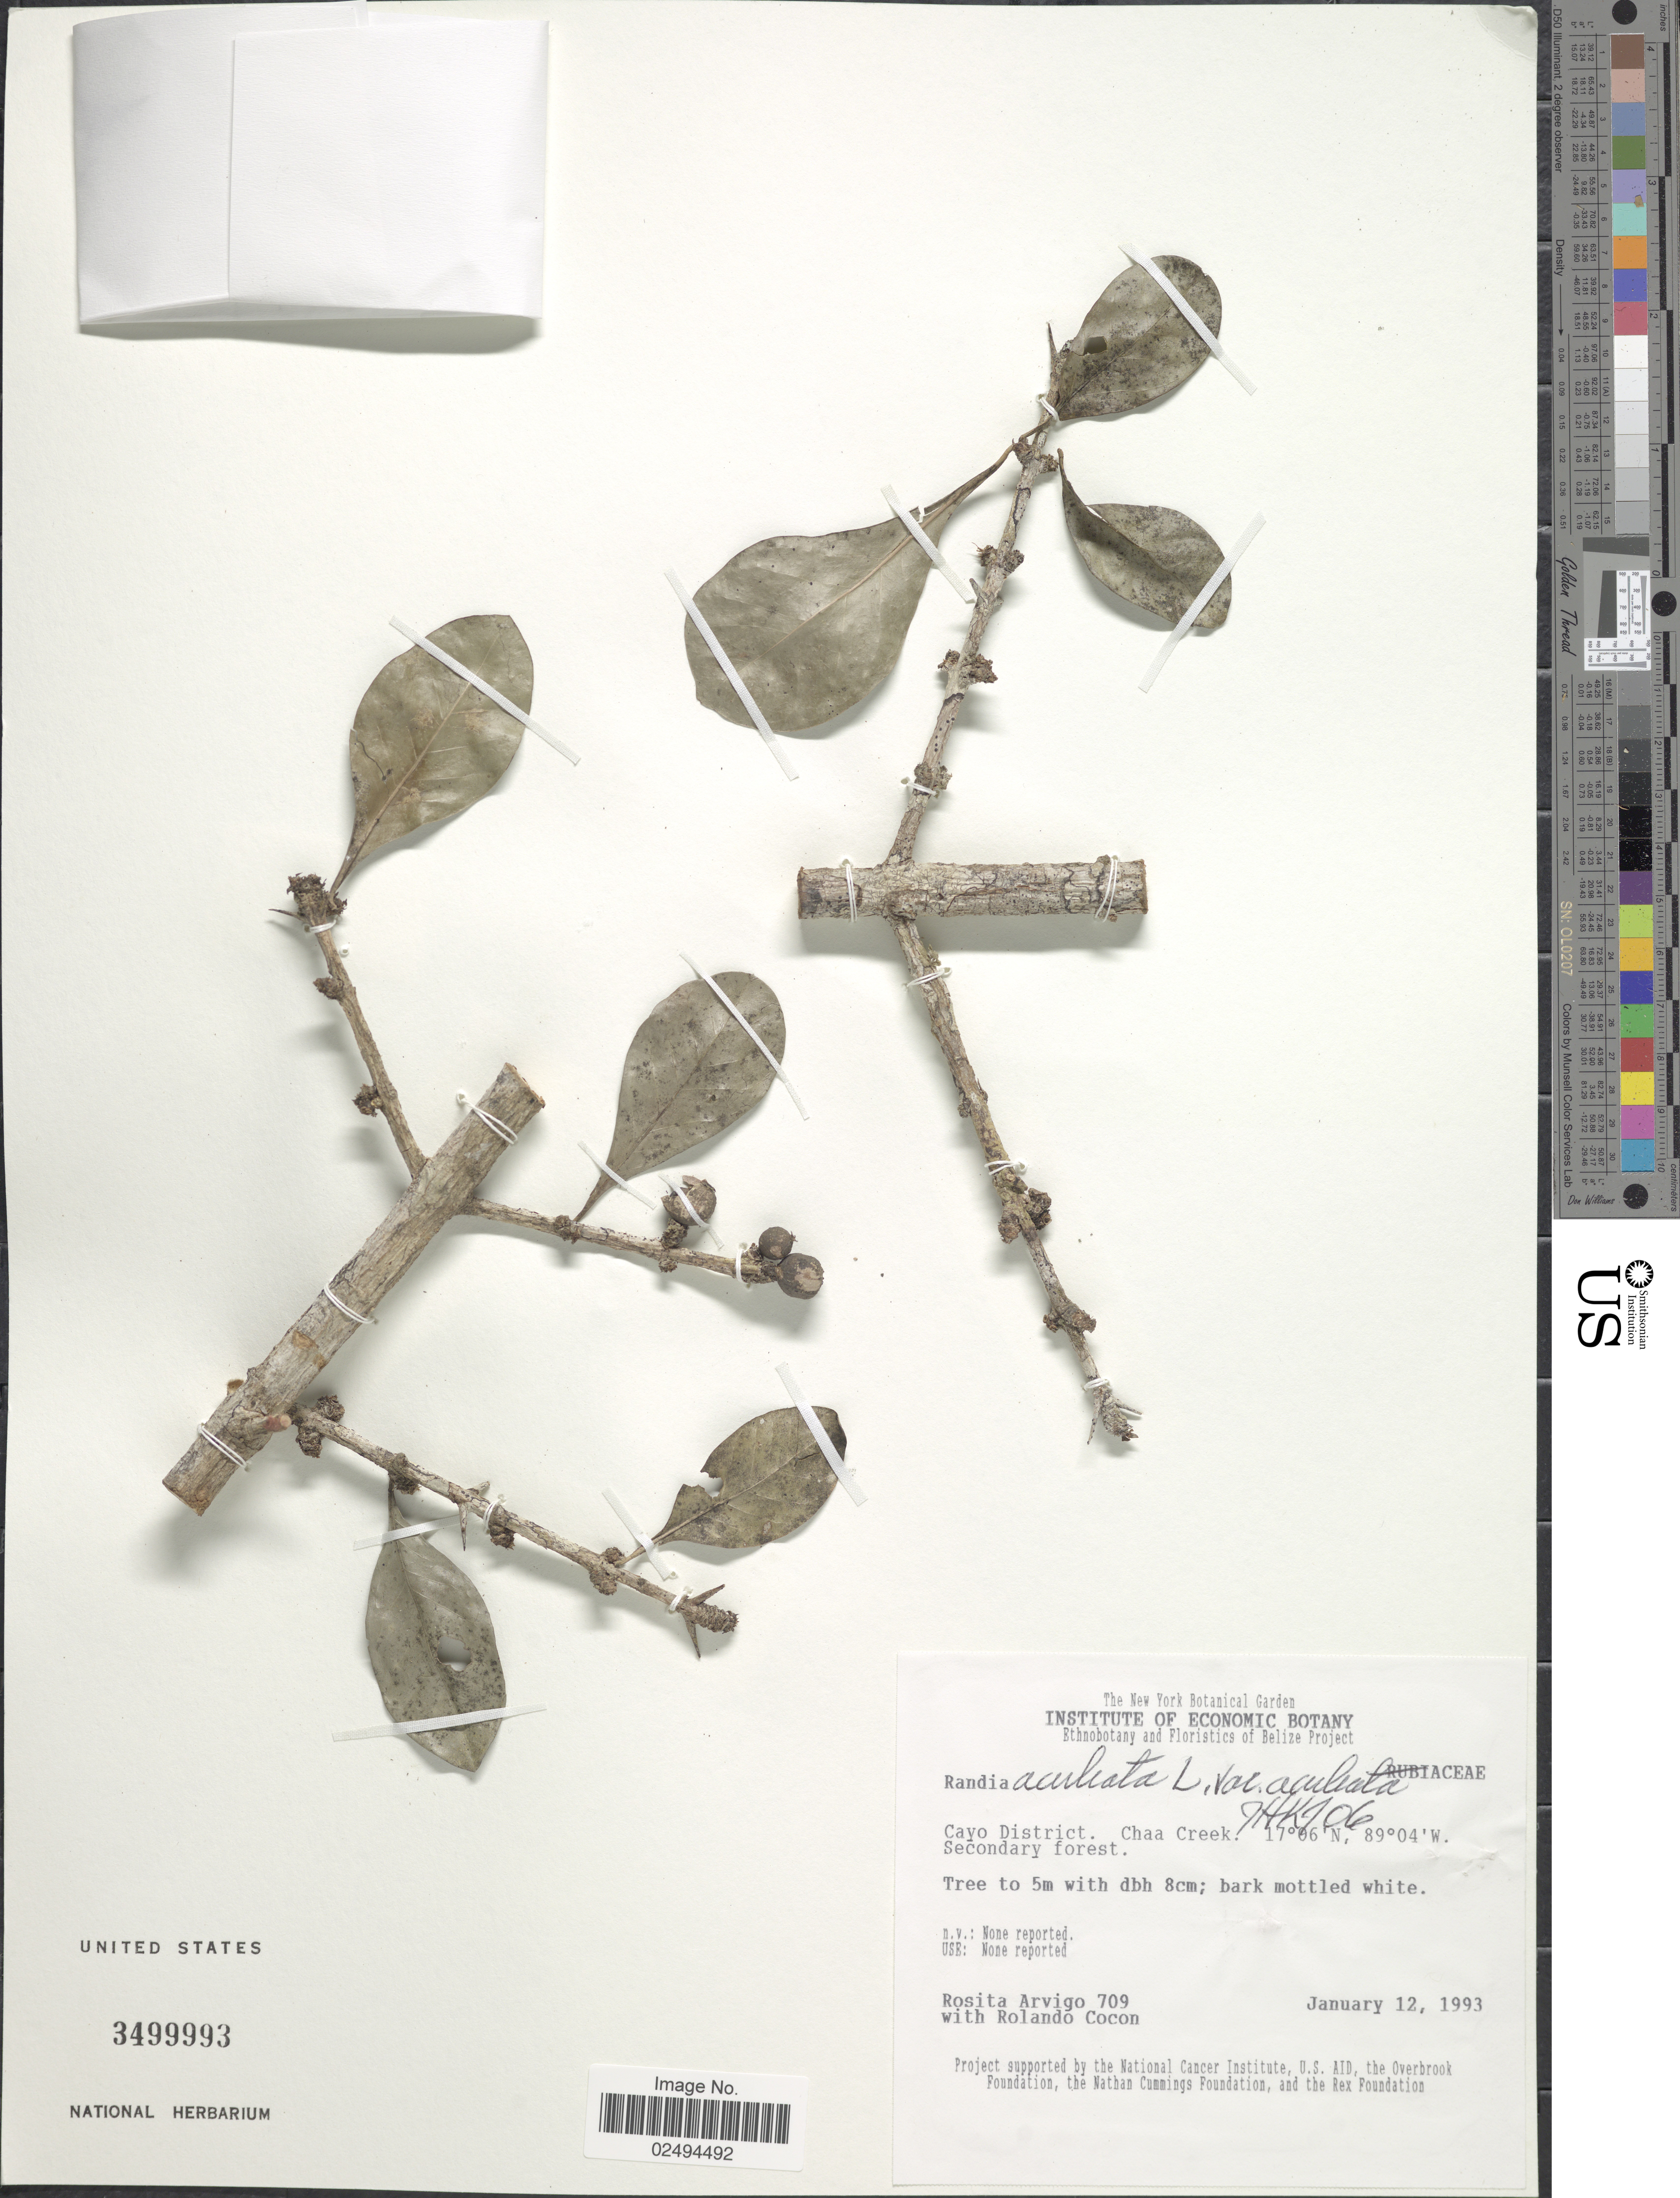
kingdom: Plantae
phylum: Tracheophyta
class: Magnoliopsida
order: Gentianales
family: Rubiaceae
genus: Randia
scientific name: Randia aculeata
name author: L.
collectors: R. Arvigo & R. Cocon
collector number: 709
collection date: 1993-01-12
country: Belize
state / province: Cayo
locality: Cayo District. Chaa Creek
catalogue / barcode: US 3499993